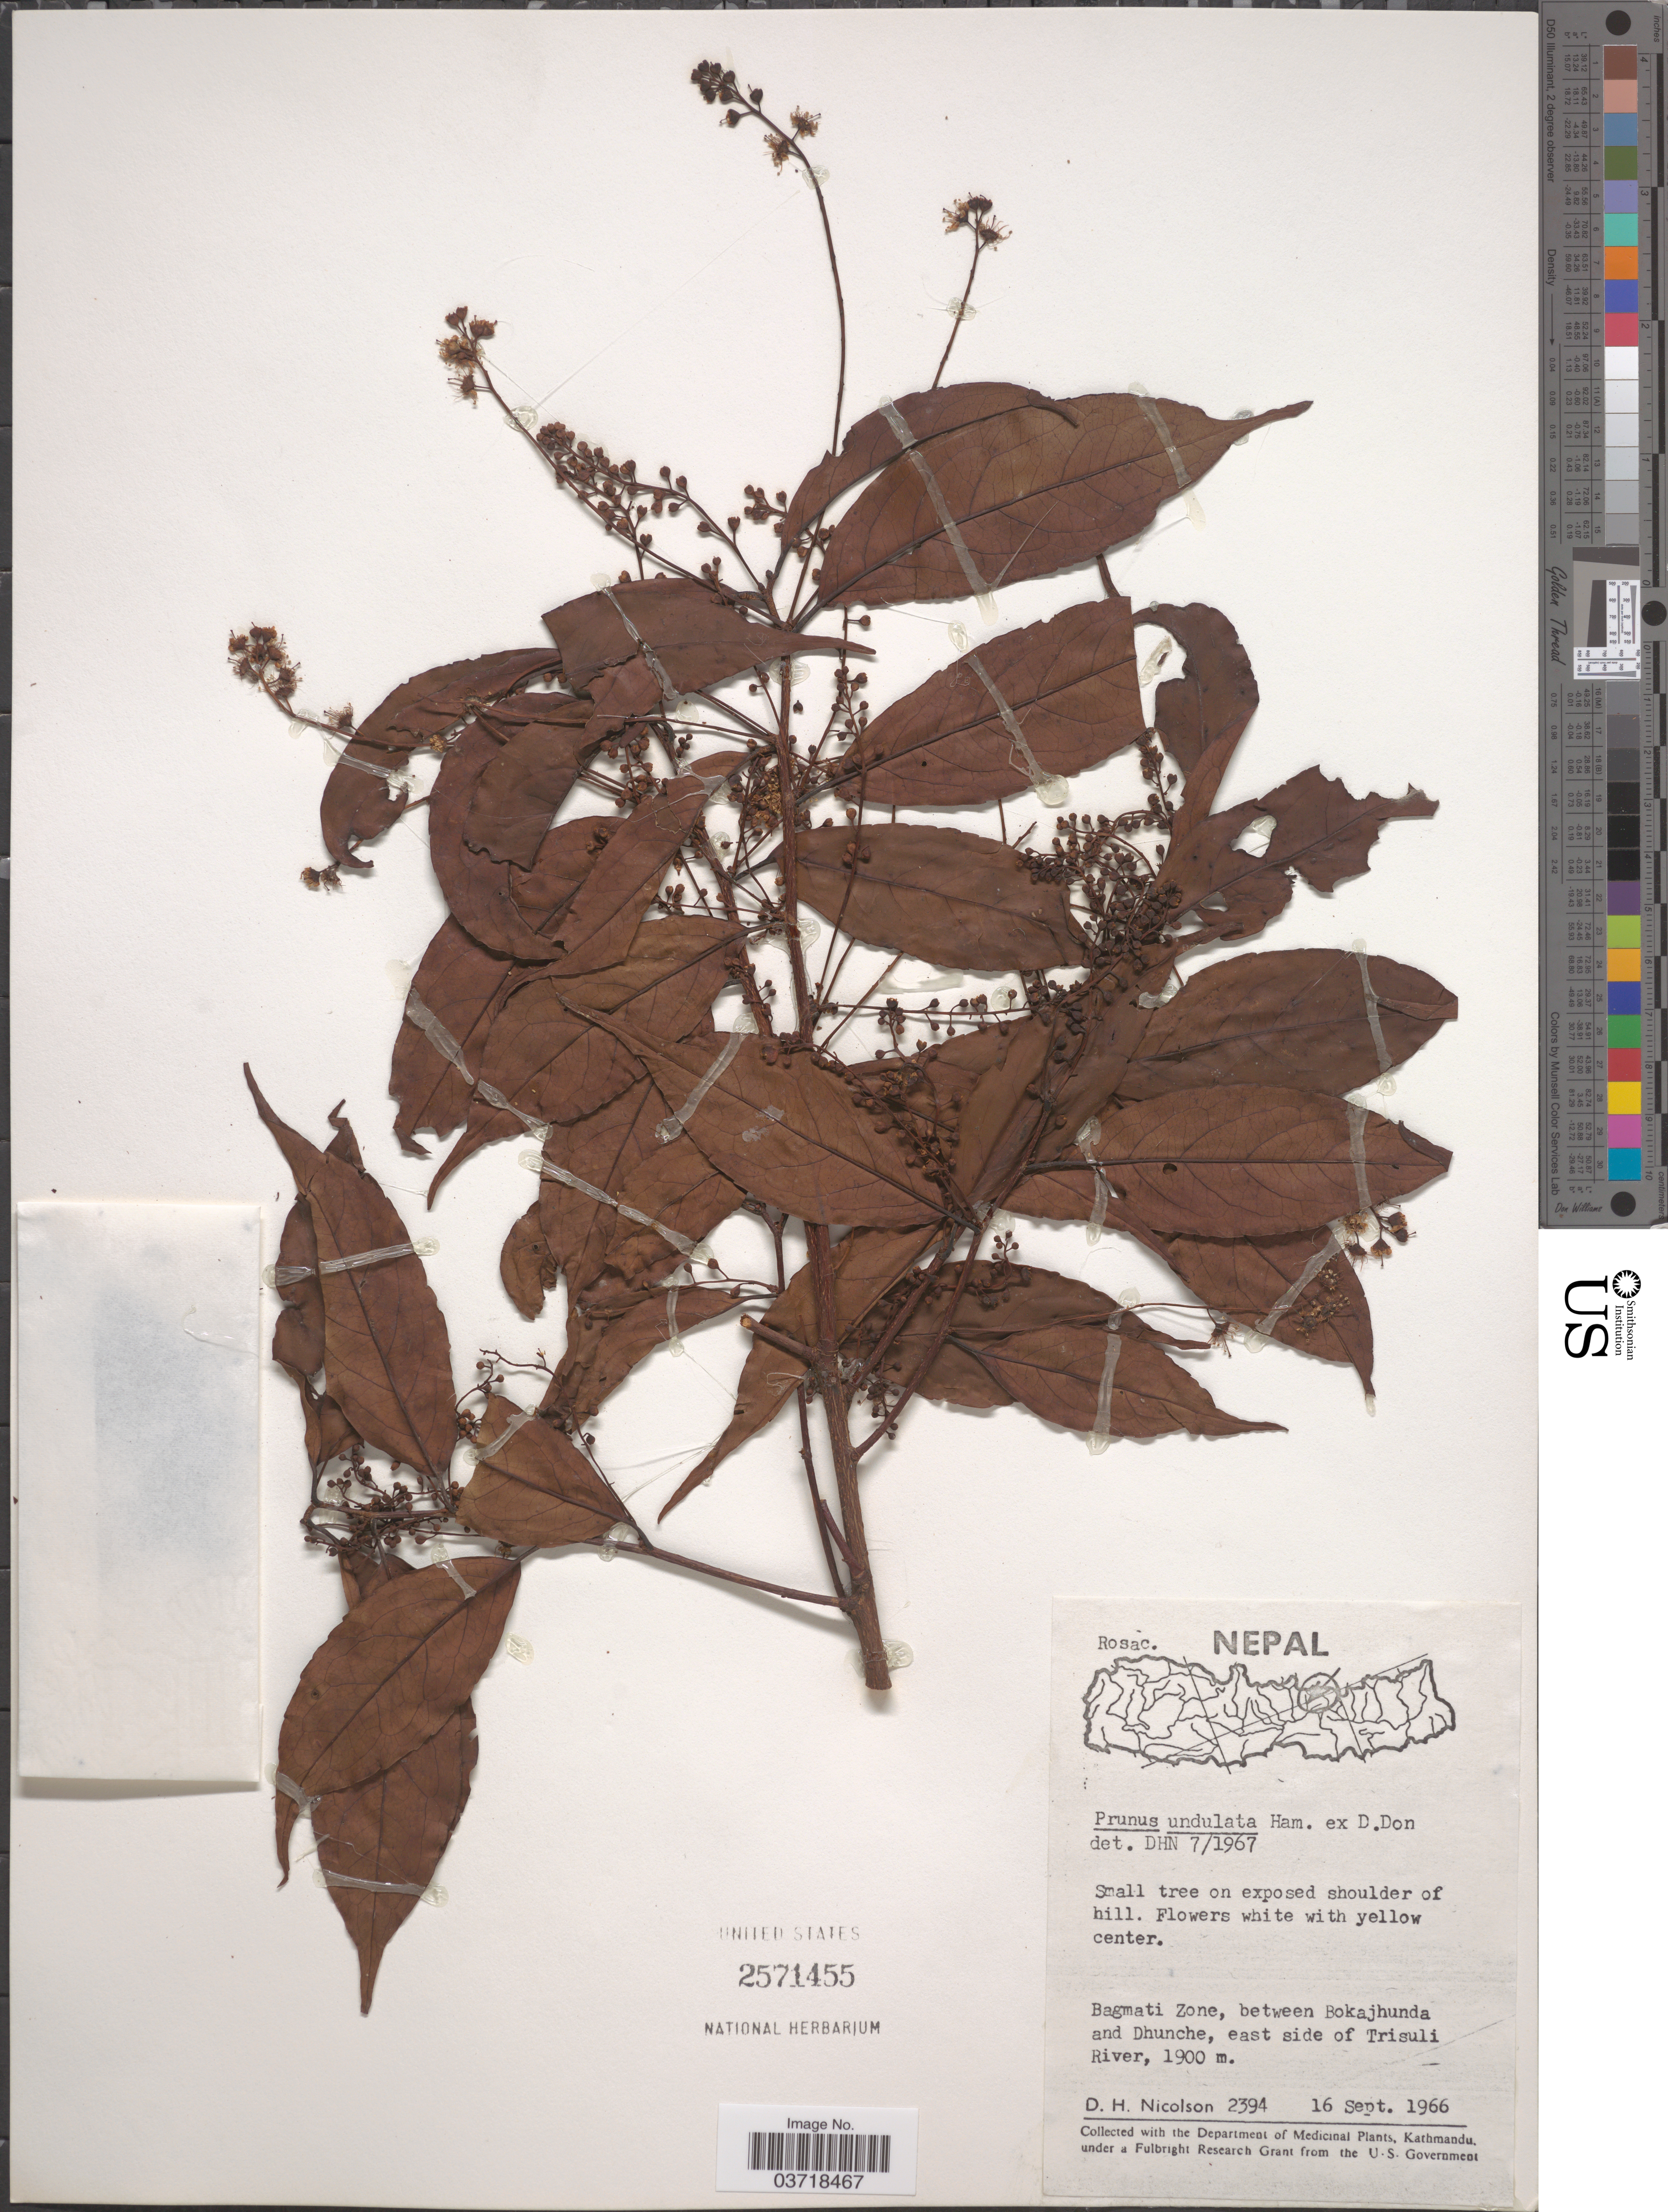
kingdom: Plantae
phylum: Tracheophyta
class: Magnoliopsida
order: Rosales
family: Rosaceae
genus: Prunus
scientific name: Prunus undulata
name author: Buch.-Ham. & D. Don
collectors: D. H. Nicolson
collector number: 2394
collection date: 1966-09-16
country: Nepal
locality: Bagmati Zone, between Bokajhunda and Dhunche, east side of Trisuli River.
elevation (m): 1900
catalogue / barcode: US 2571455